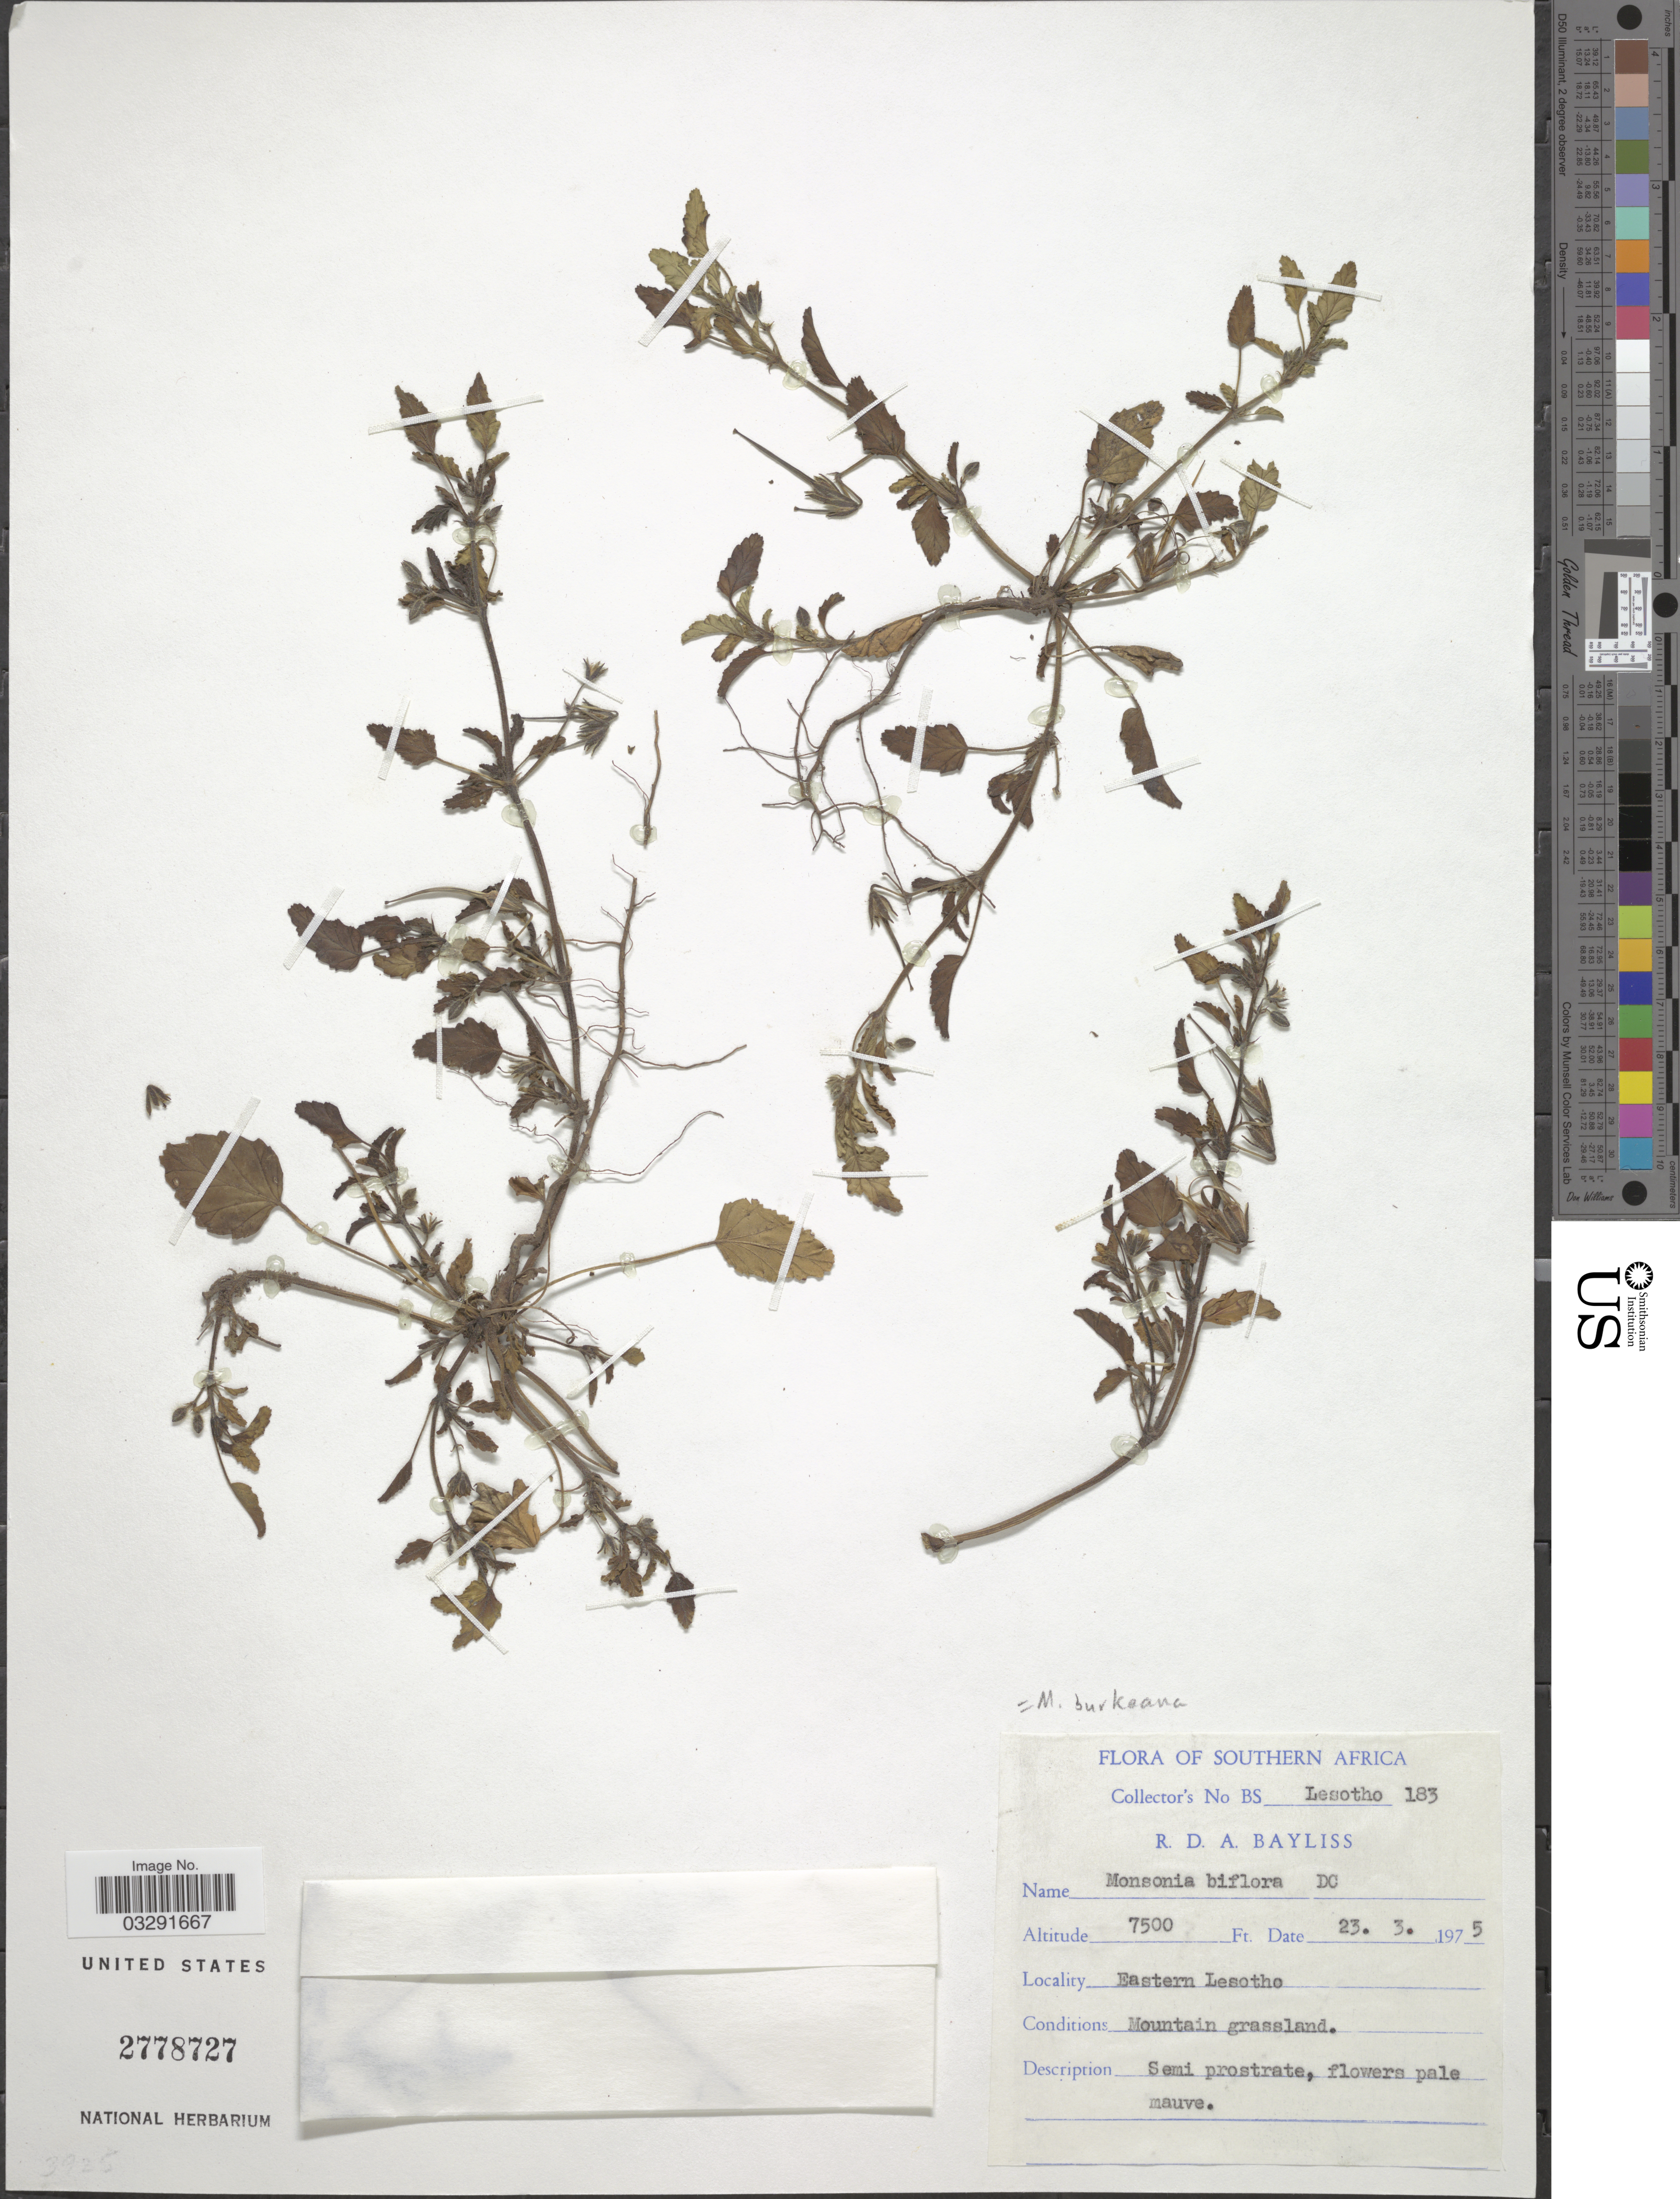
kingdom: Plantae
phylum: Tracheophyta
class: Magnoliopsida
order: Geraniales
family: Geraniaceae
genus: Monsonia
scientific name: Monsonia burkeana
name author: Planch. ex Harv.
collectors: R. Bayliss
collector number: BS Lesotho 183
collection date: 1975-03-23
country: Lesotho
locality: Southern Africa. Eastern Lesotho.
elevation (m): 2286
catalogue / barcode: US 2778727